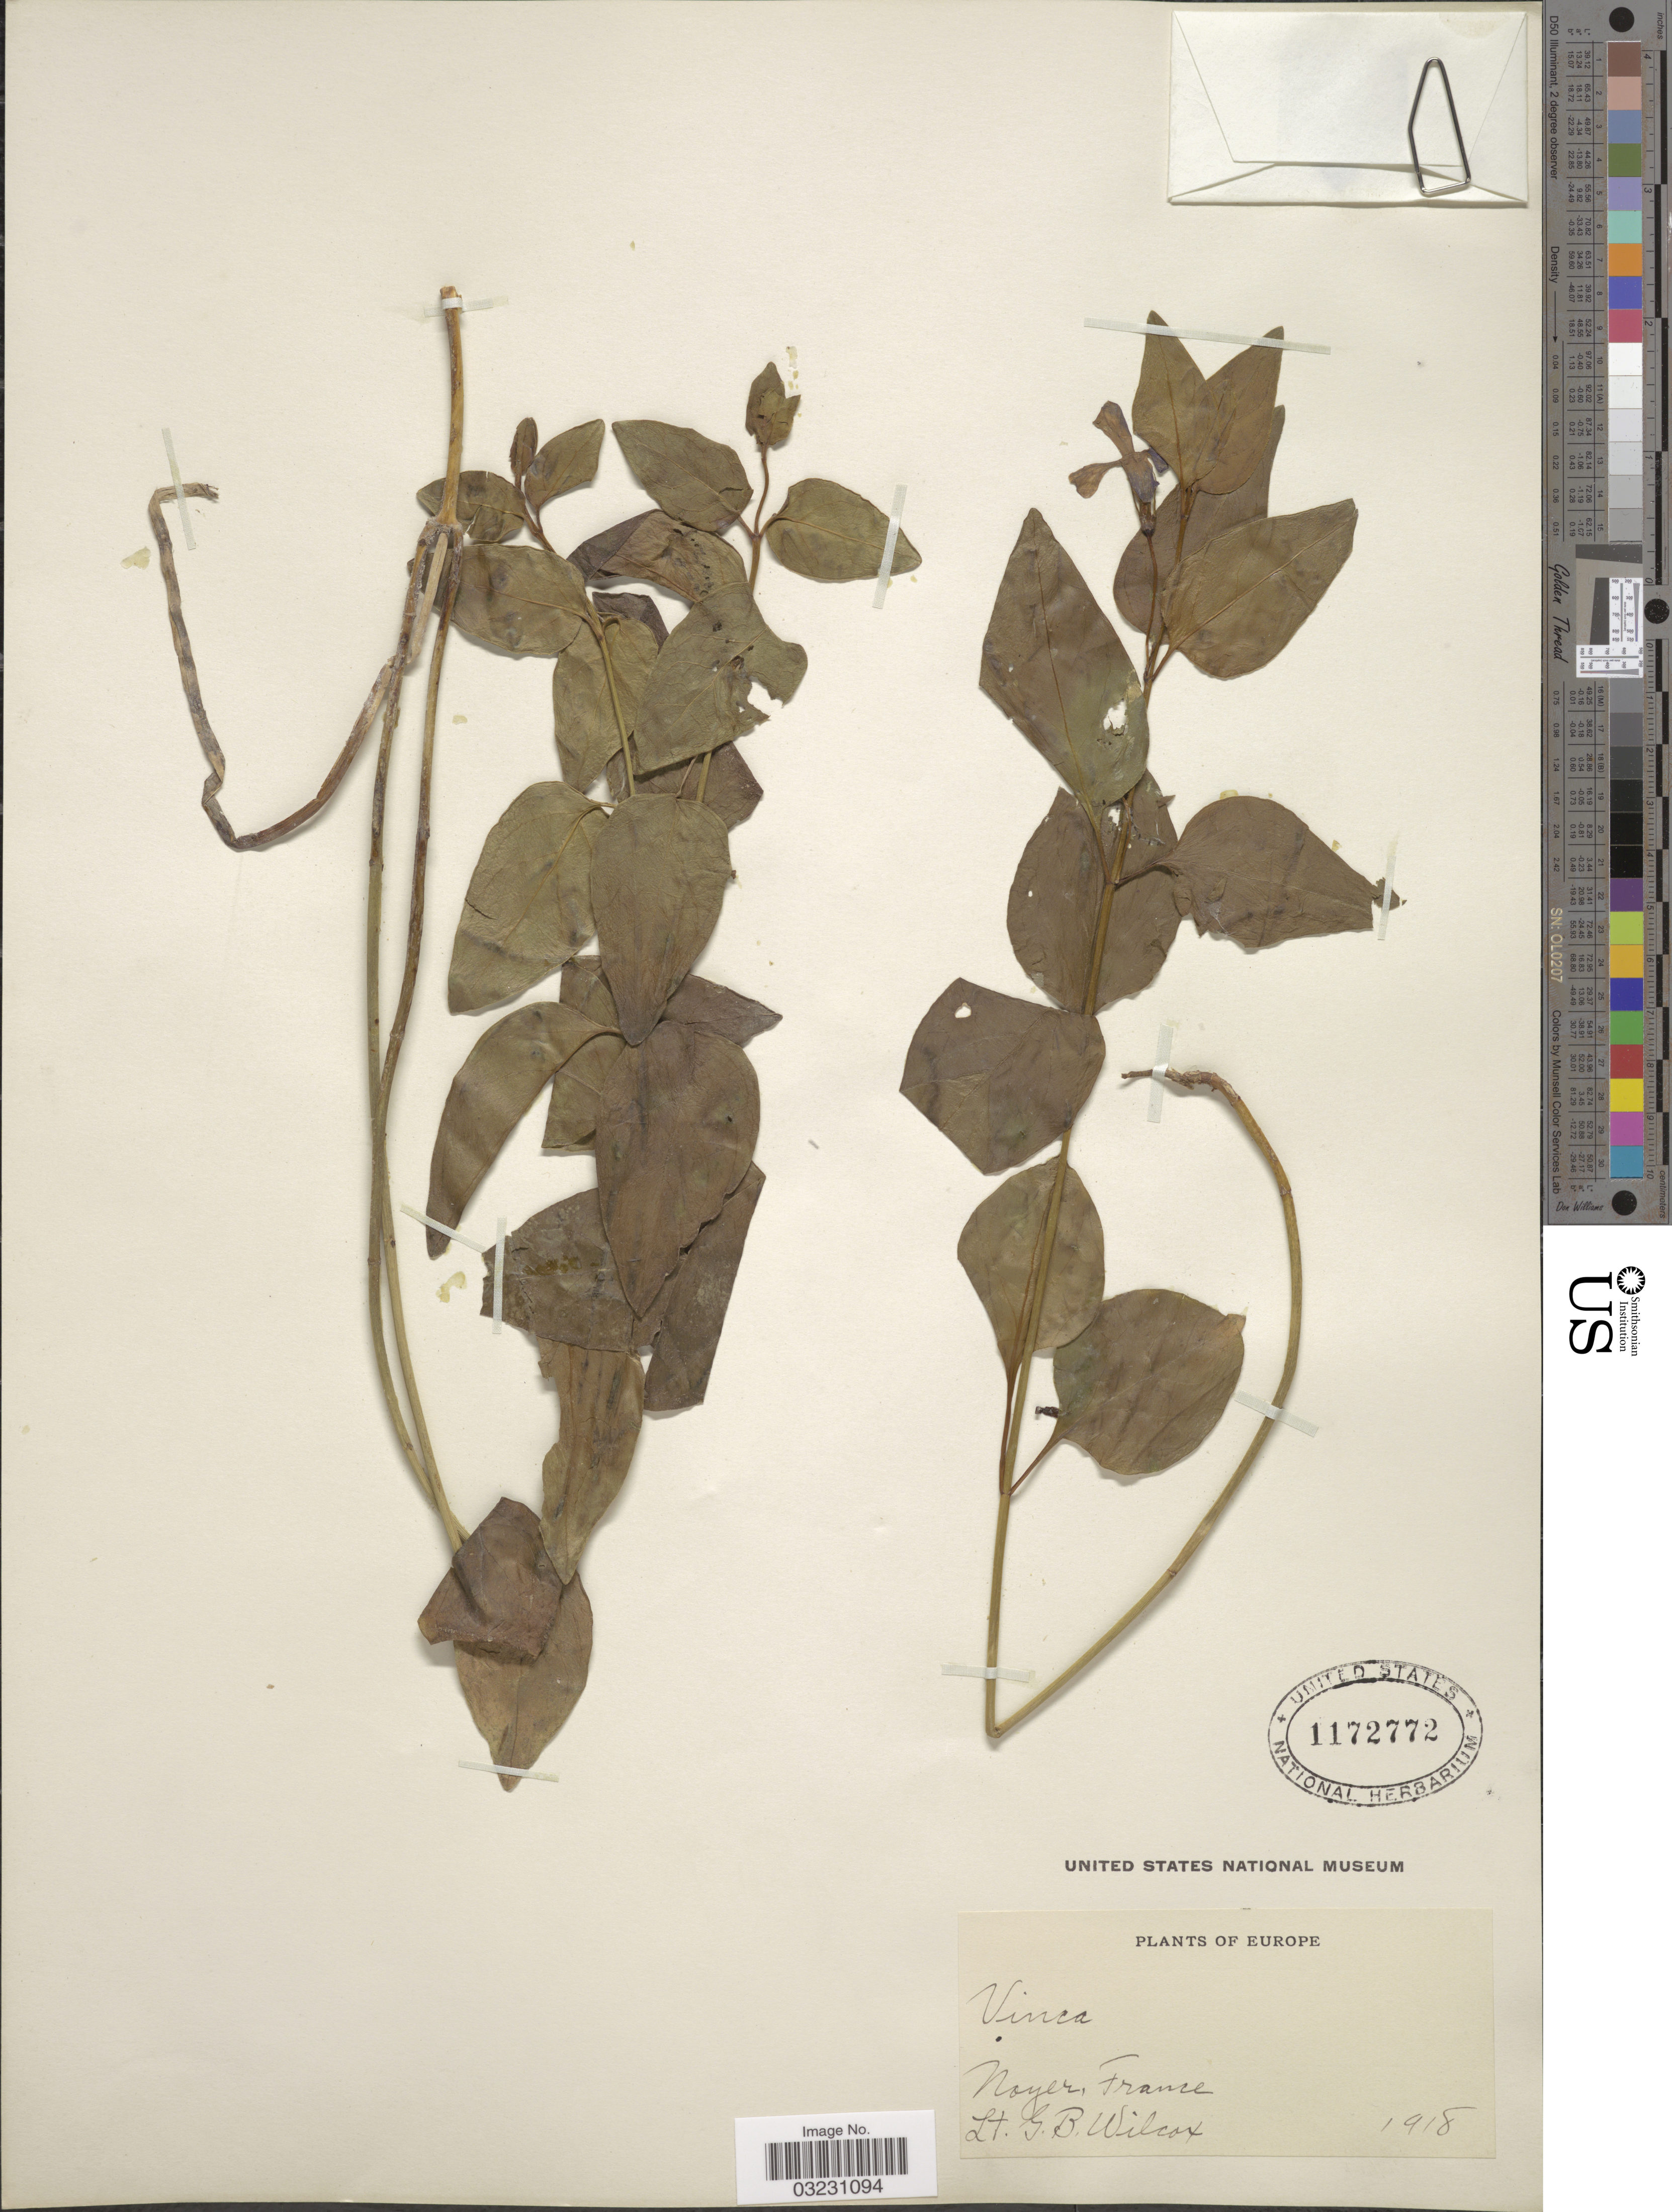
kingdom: Plantae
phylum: Tracheophyta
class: Magnoliopsida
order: Gentianales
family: Apocynaceae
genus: Vinca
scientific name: Vinca sp.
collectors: G. Wilcox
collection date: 1918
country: France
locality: Noyer.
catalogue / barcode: US 1172772